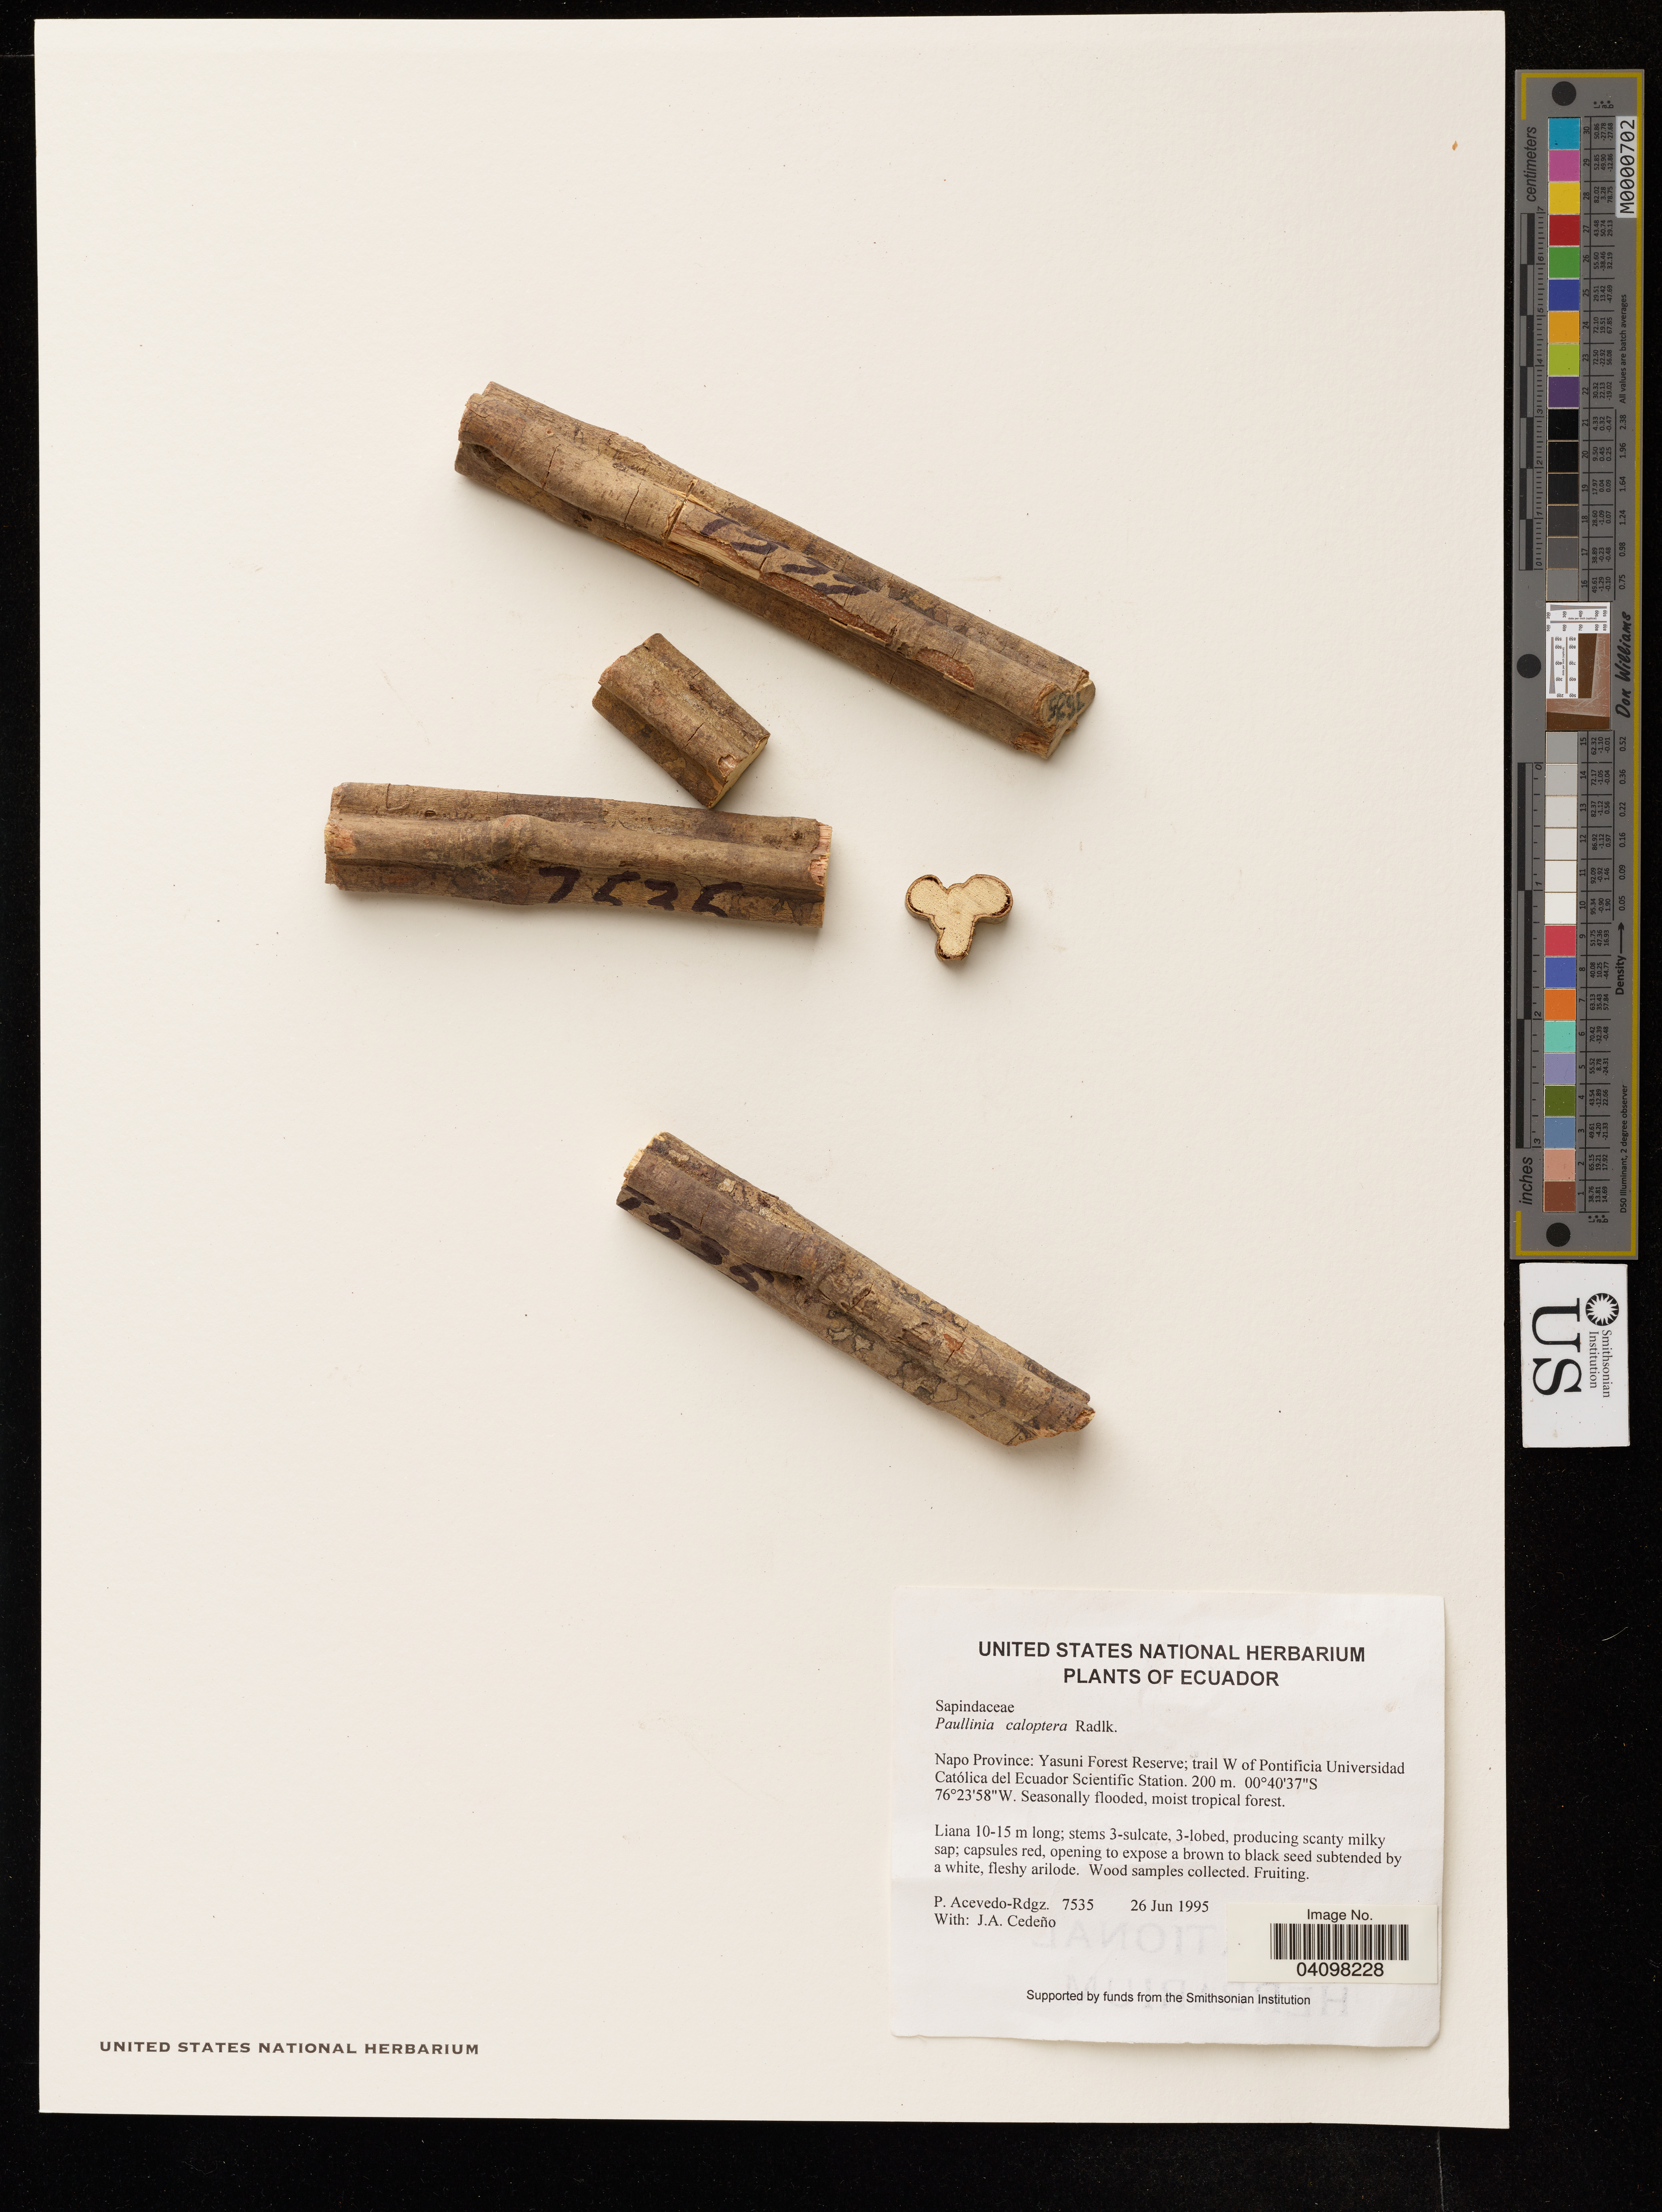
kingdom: Plantae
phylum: Tracheophyta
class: Magnoliopsida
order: Sapindales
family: Sapindaceae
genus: Paullinia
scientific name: Paullinia caloptera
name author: Radlk.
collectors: P. Acevedo-Rodr. & J. A. Cedeno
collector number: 7535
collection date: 1995-06-26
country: Ecuador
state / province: Napo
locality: Yasuni Forest Reserve; trail W of Pontificia Universidad Católica del Ecuador Scientific Station.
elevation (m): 200